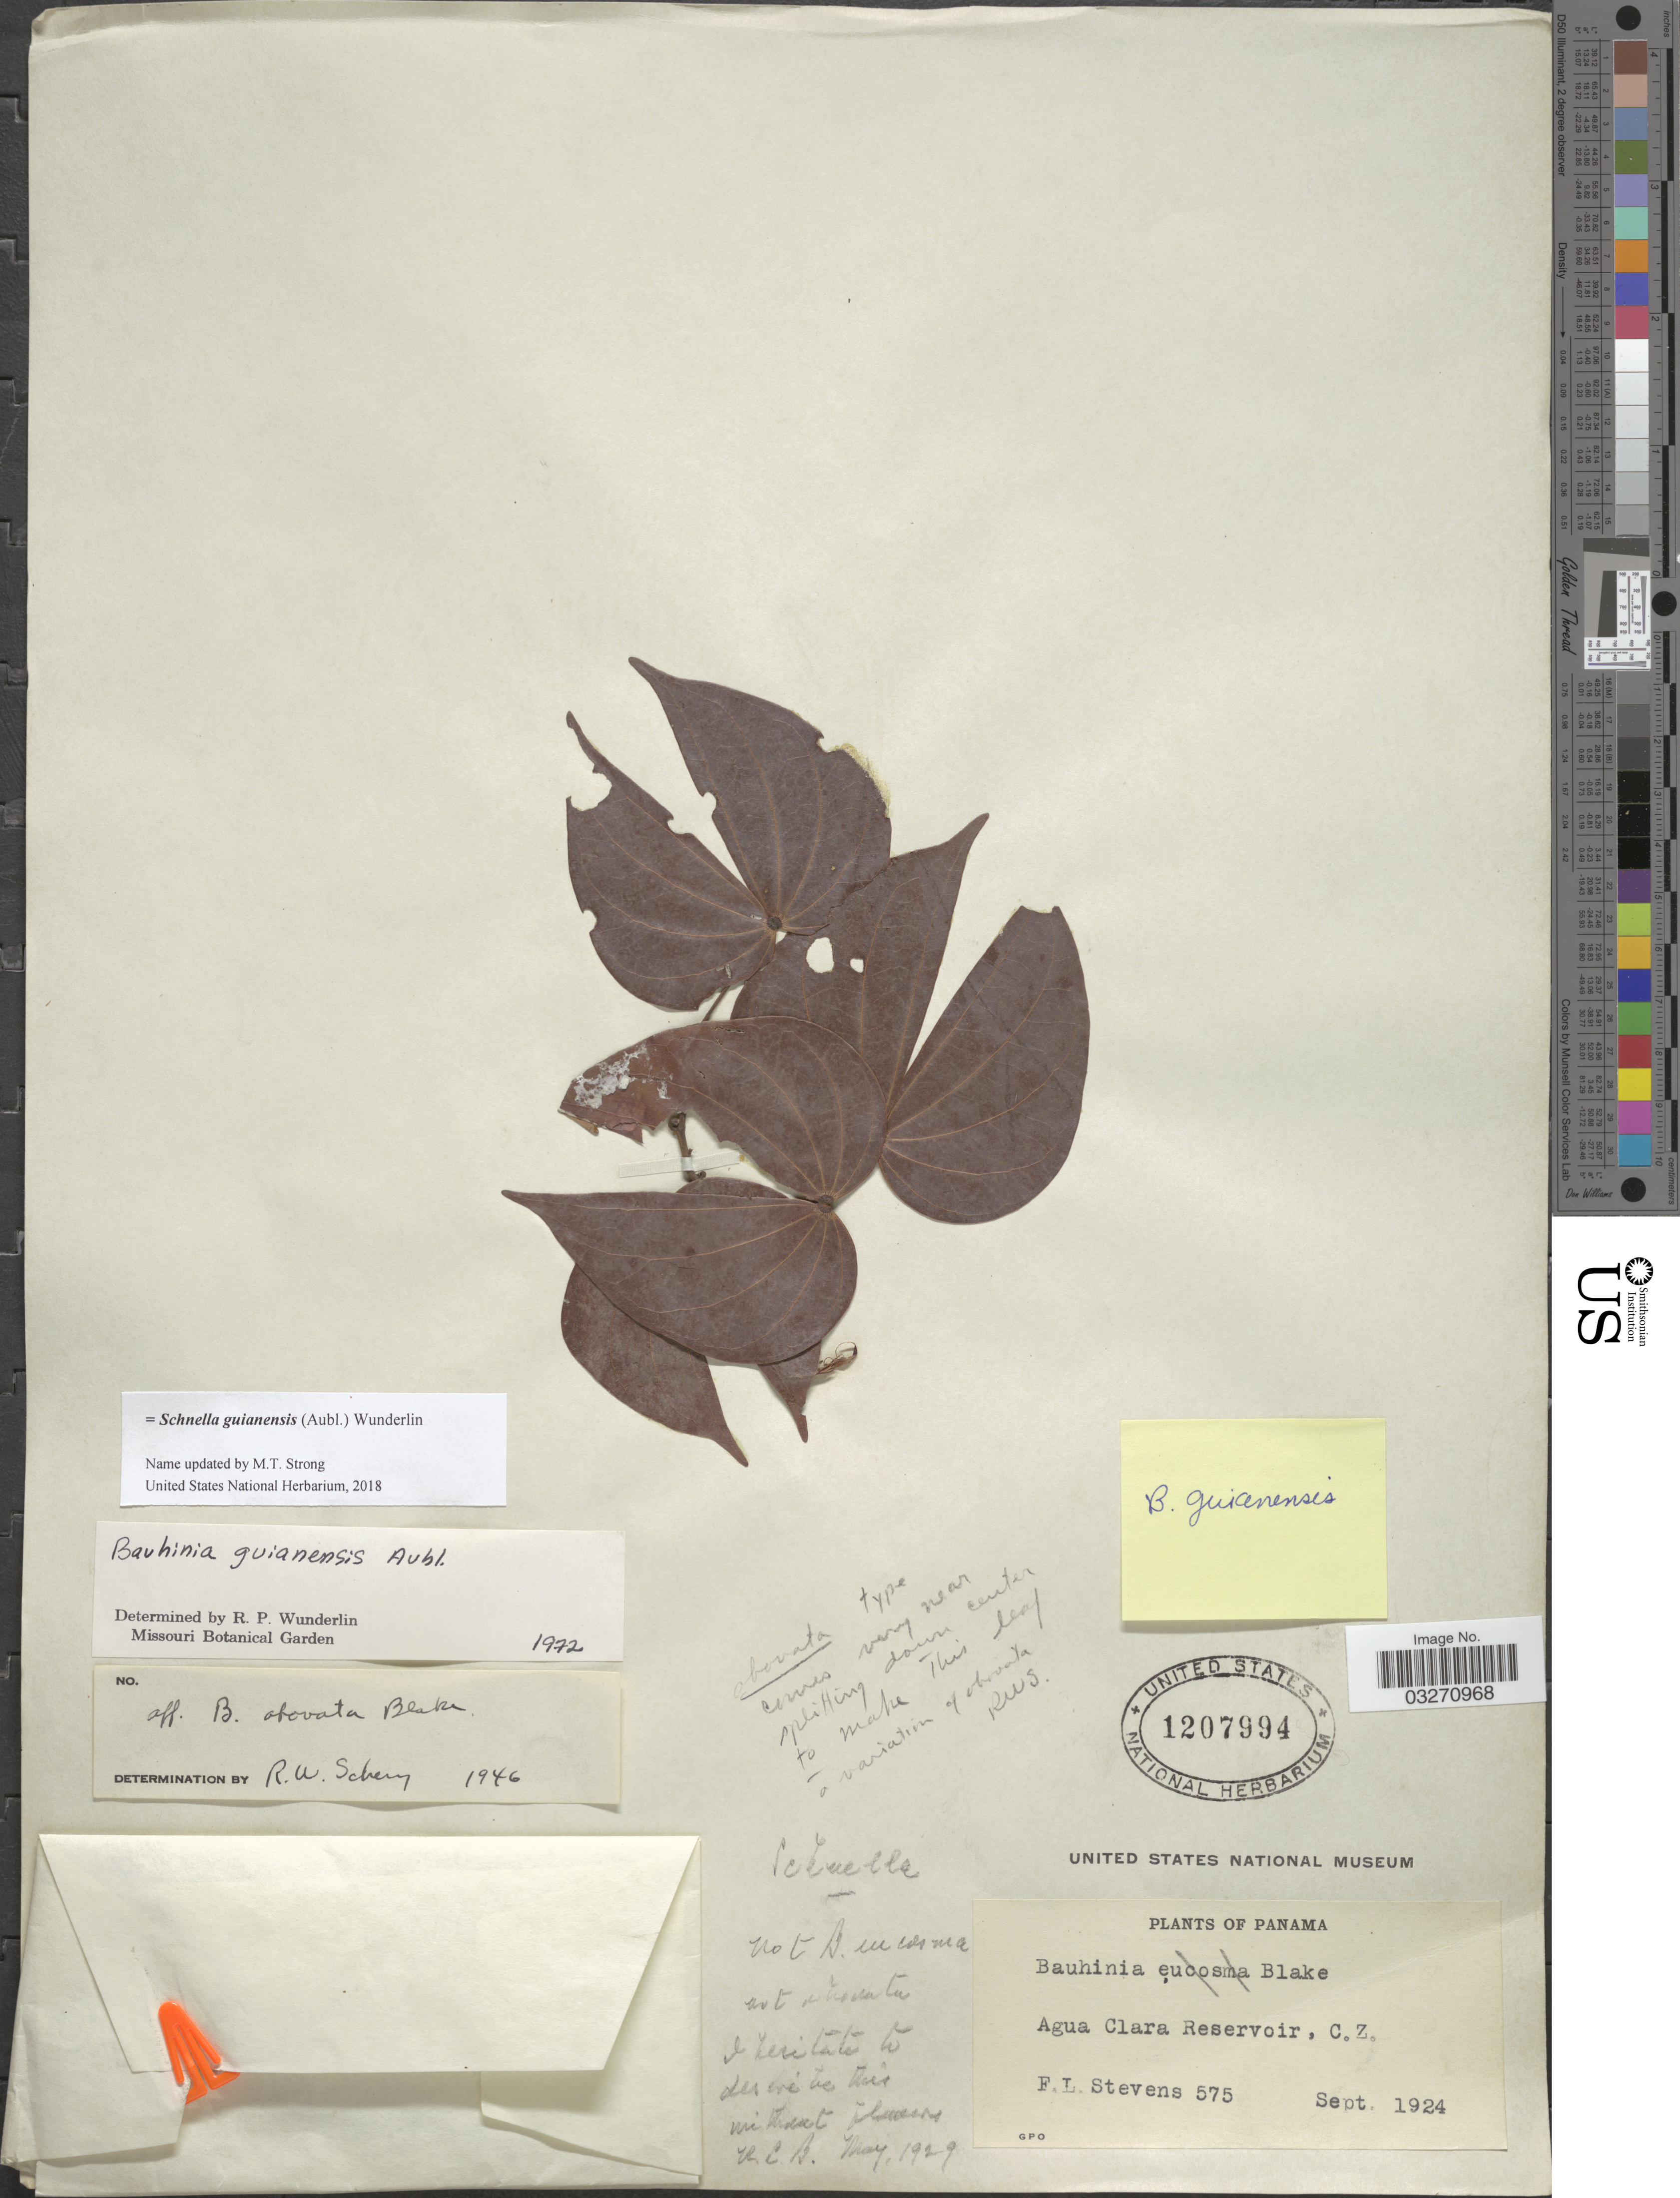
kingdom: Plantae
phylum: Tracheophyta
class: Magnoliopsida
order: Fabales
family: Fabaceae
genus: Schnella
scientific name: Schnella guianensis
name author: (Aubl.) Wunderlin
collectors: F. L. Stevens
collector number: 575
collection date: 1924-09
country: Panama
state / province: Colón / Panamá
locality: Agua Clara Reservoir, C. Z.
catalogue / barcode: US 1207994